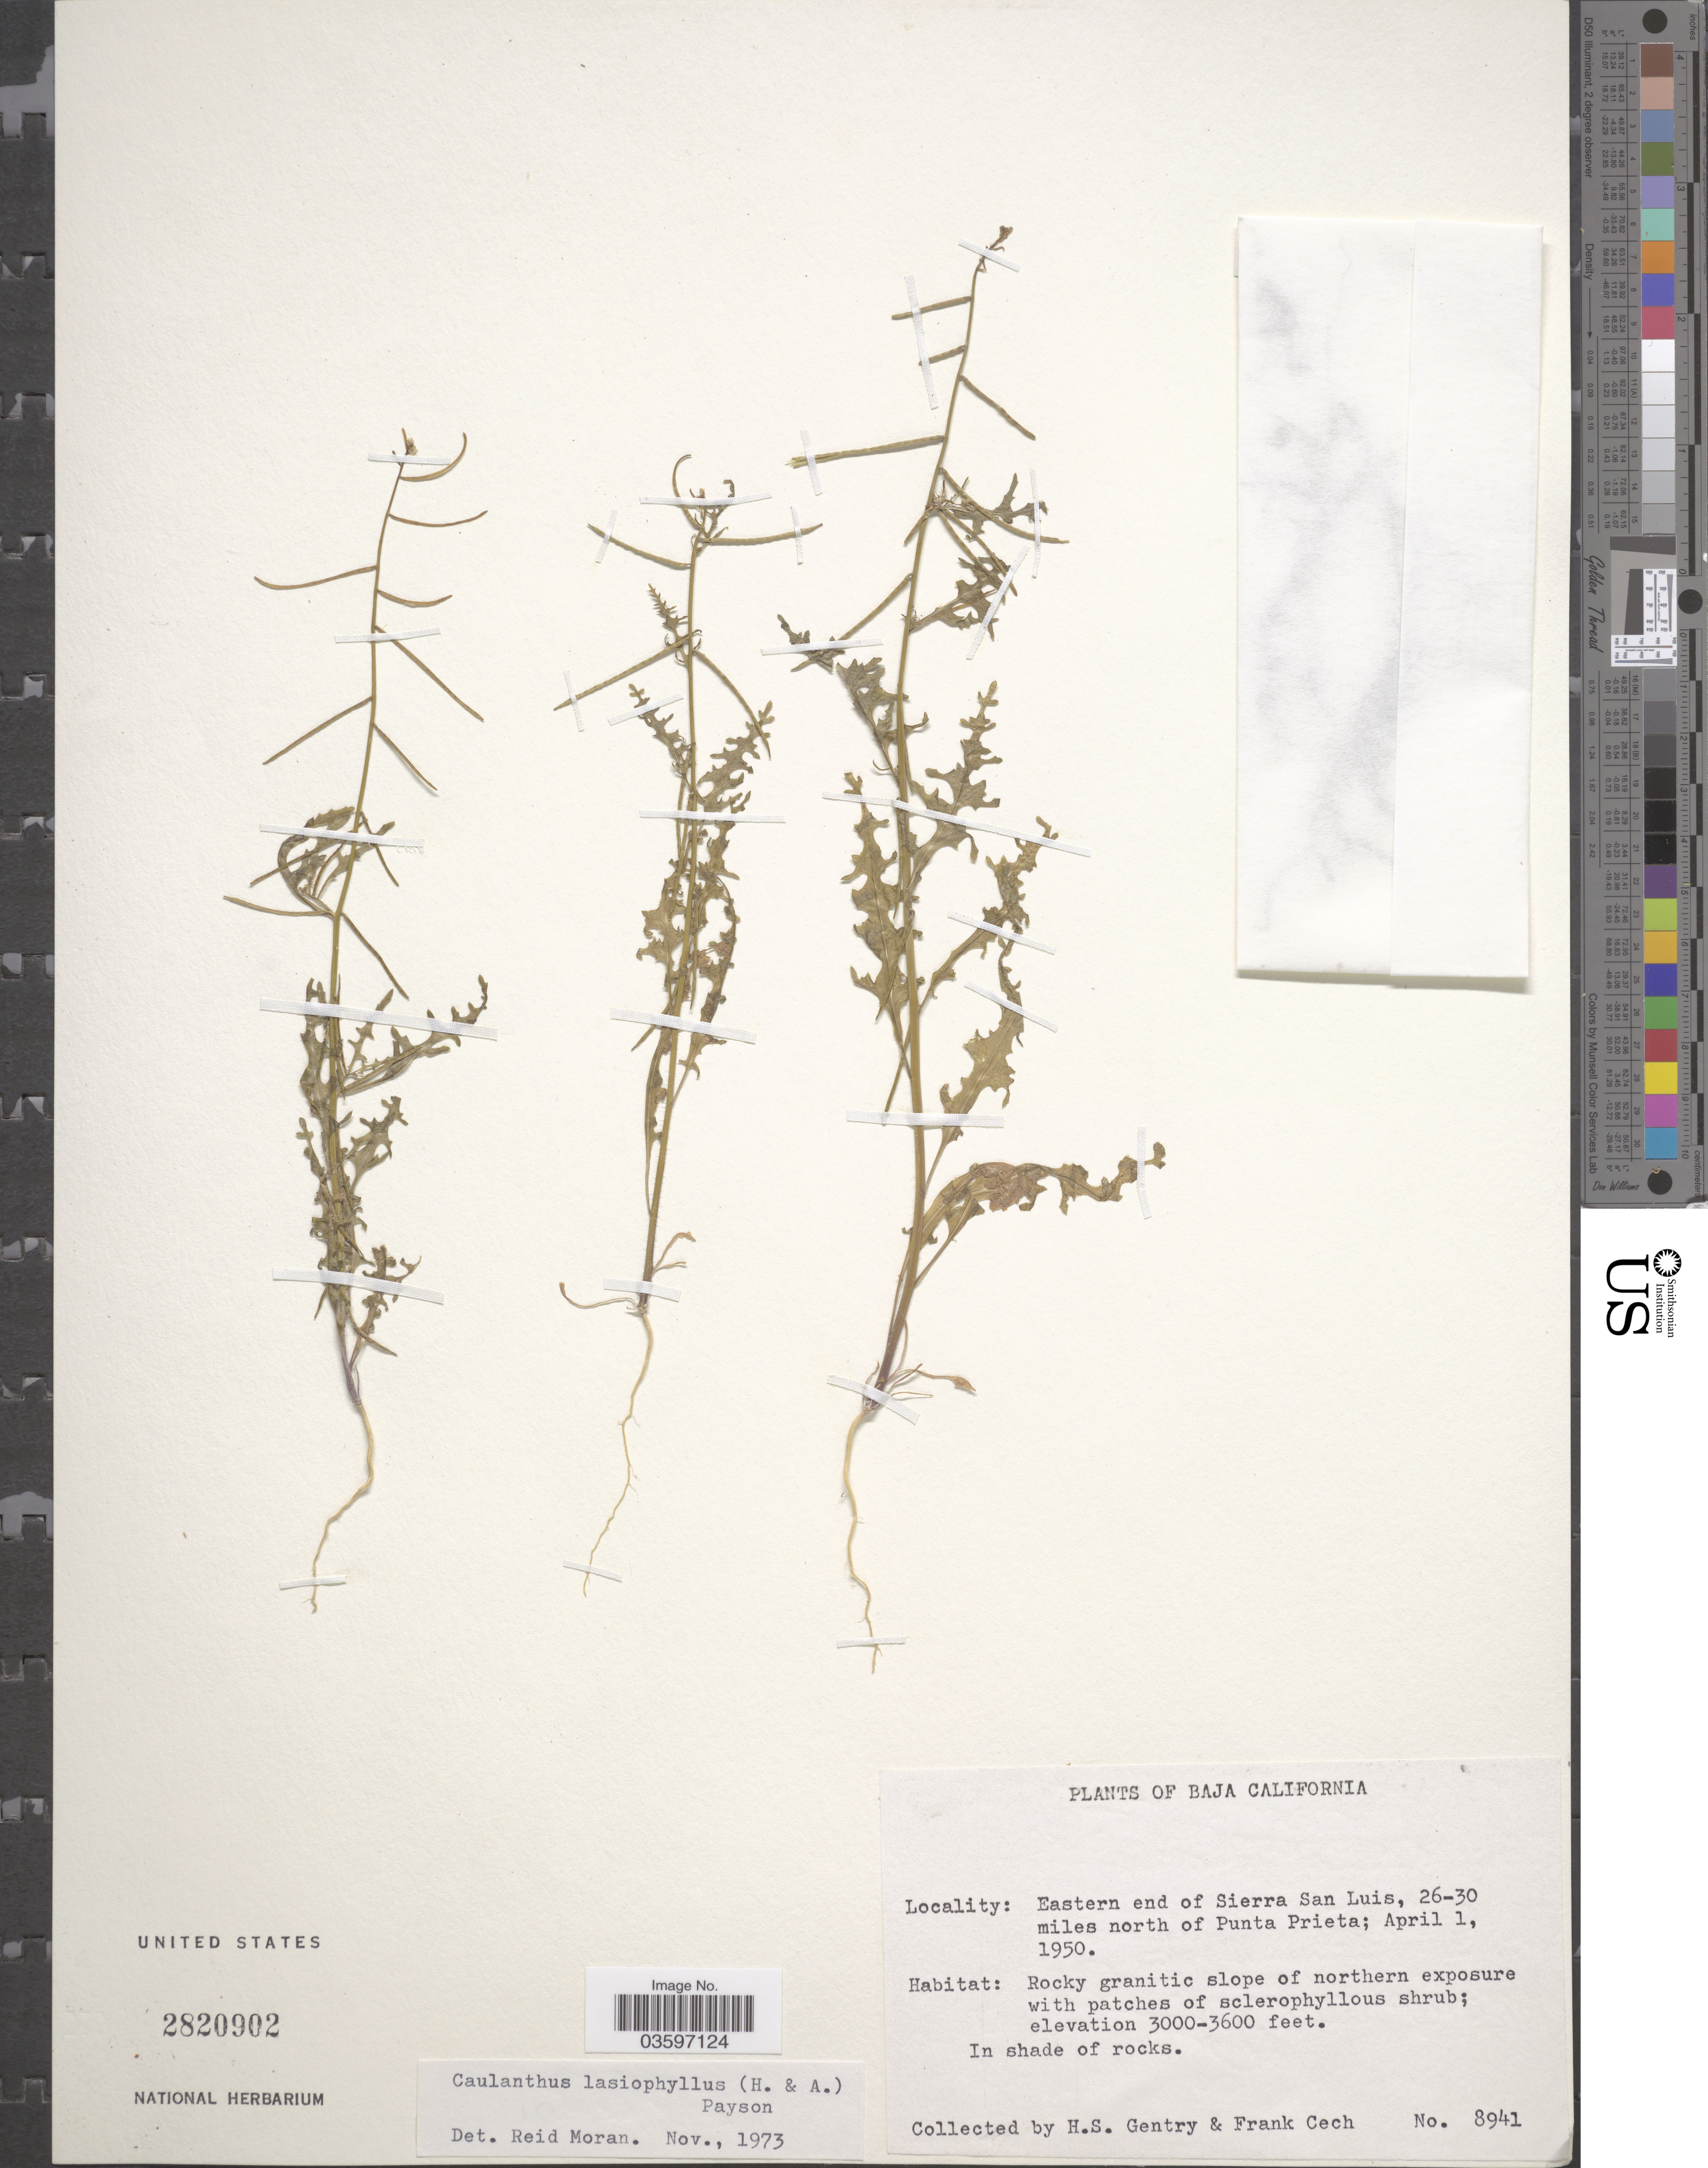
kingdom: Plantae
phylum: Tracheophyta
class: Magnoliopsida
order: Brassicales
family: Brassicaceae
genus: Caulanthus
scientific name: Caulanthus lasiophyllus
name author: (Hook. & Arn.) Payson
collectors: H. S. Gentry & F. Cech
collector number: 8941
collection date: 1950-04-01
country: Mexico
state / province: Baja California Norte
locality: Eastern end of Sierra San Luis, 26-30 miles north of Punta Prieta. Rocky granitic slope of northern exposure with patches of sclerophyllous shrub.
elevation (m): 914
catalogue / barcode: US 2820902